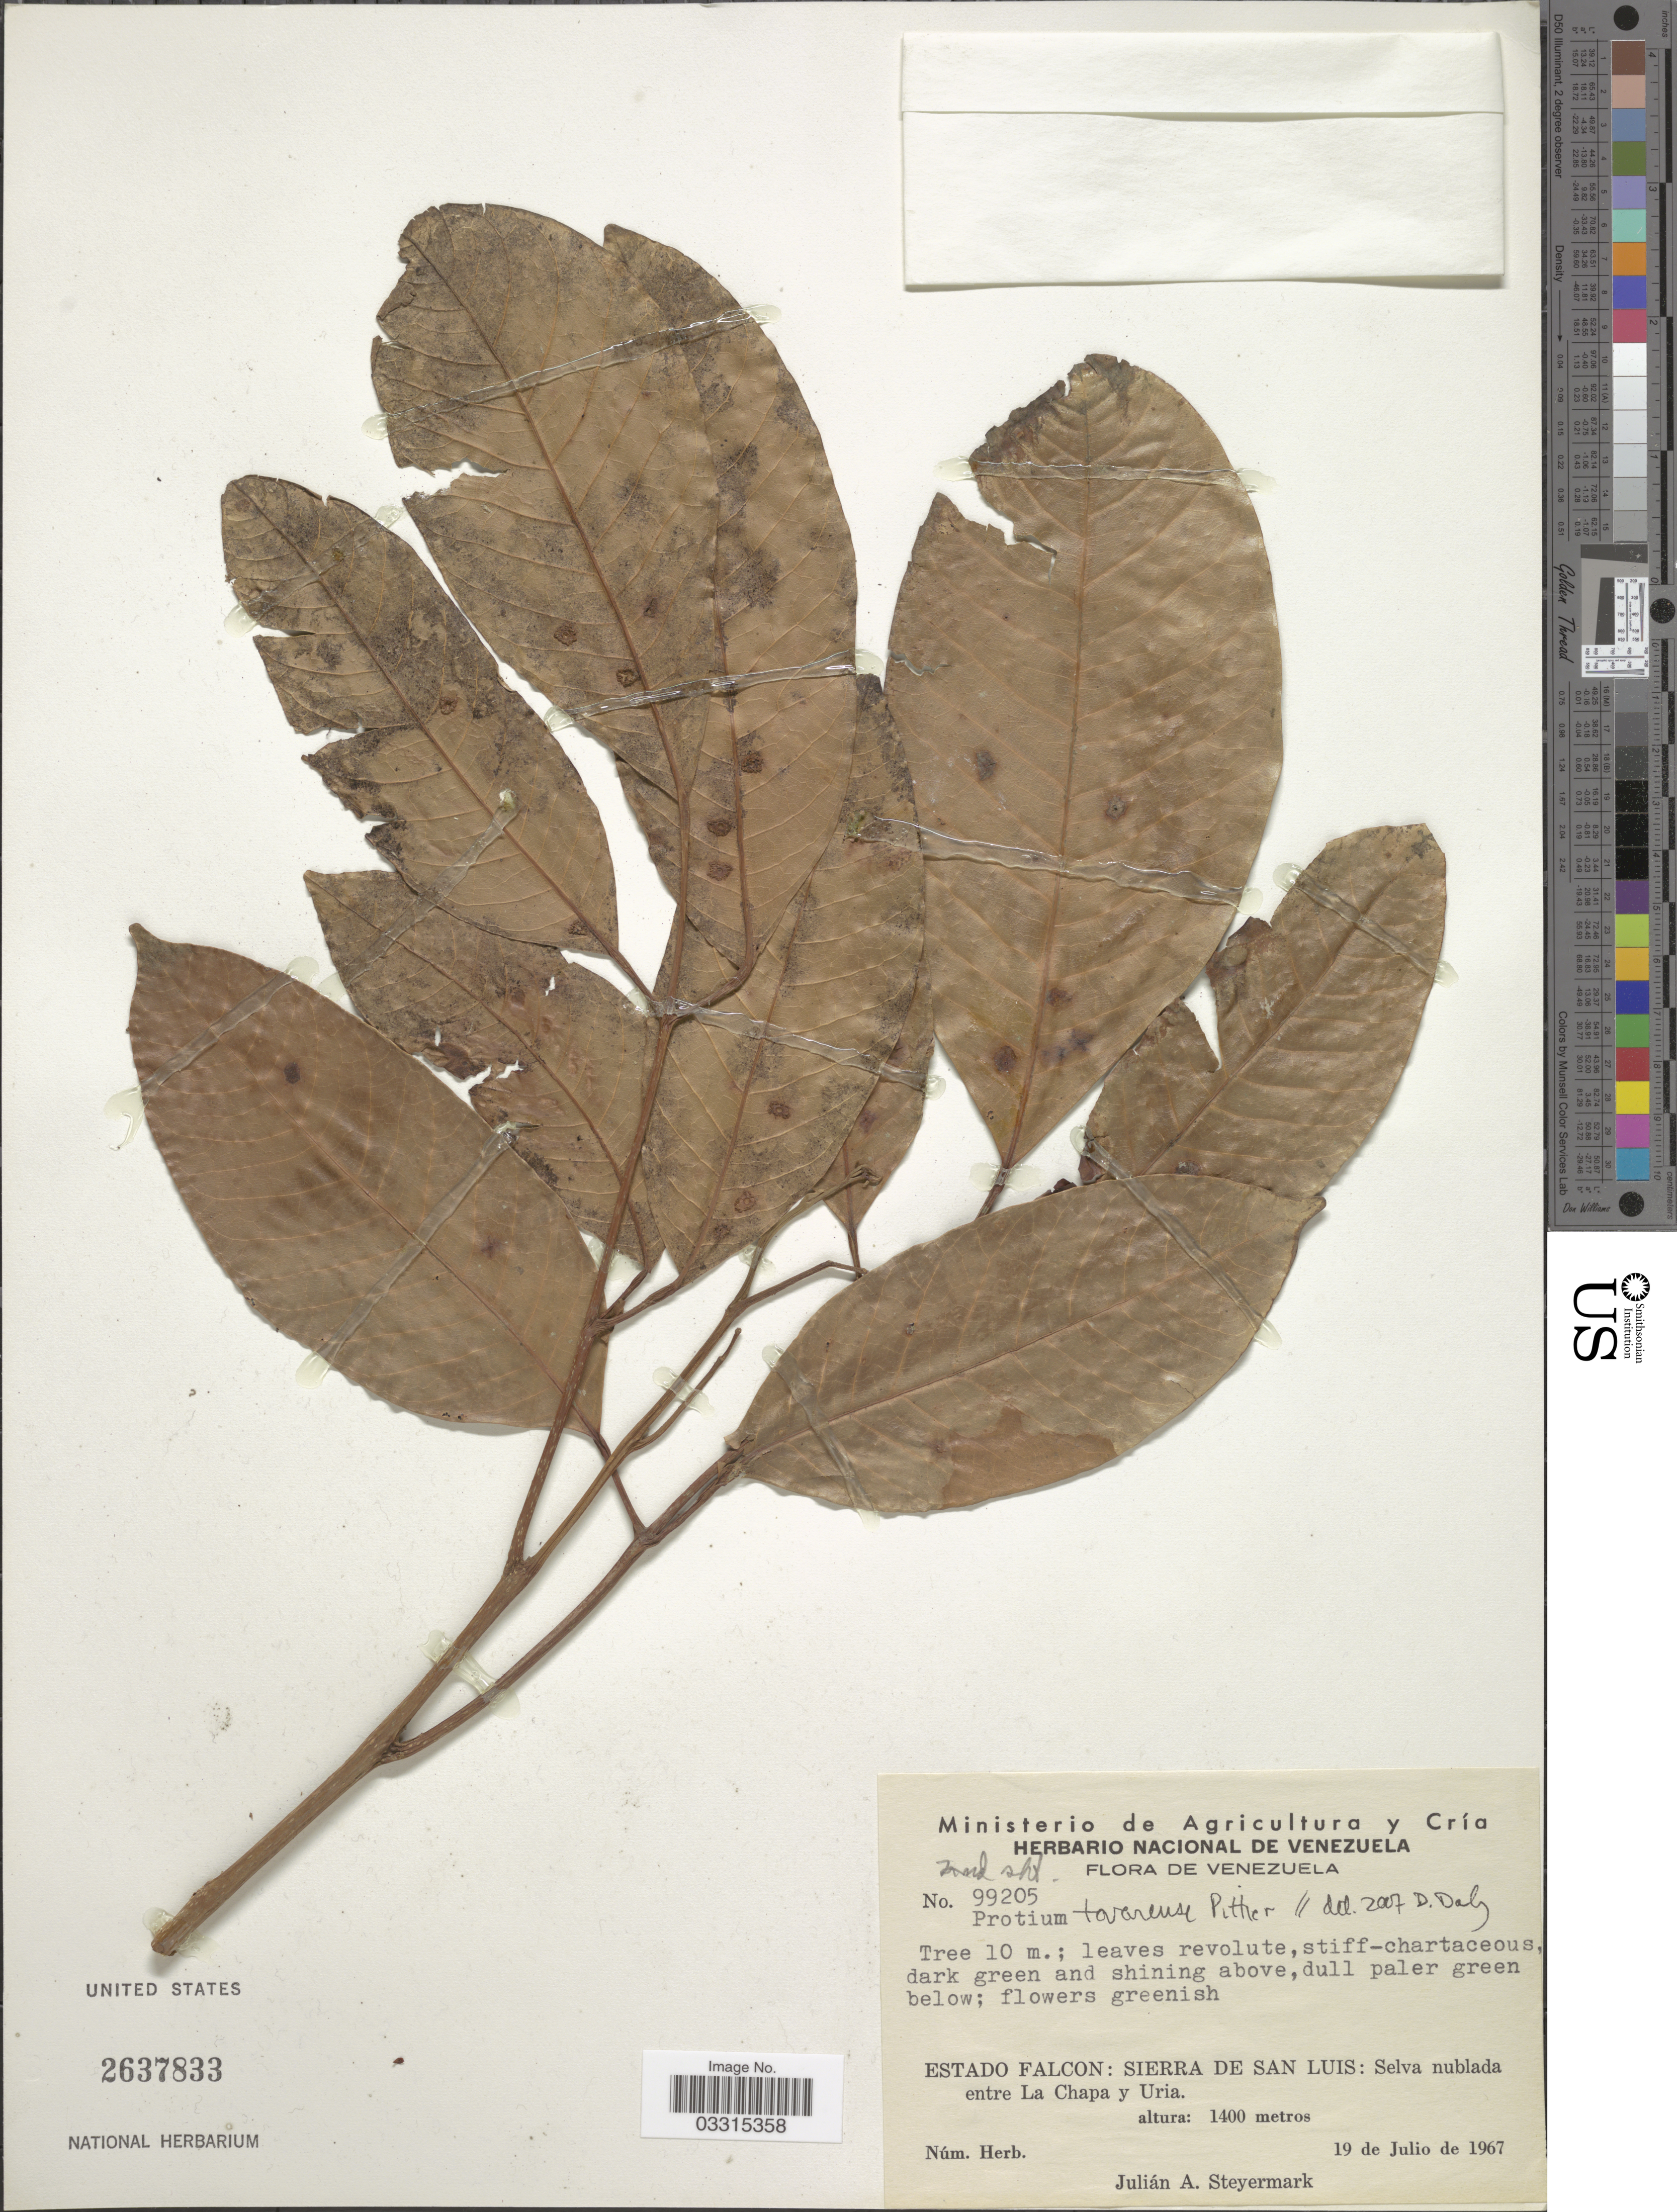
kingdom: Plantae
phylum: Tracheophyta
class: Magnoliopsida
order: Sapindales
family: Burseraceae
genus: Protium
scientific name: Protium tovarense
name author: Pittier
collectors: J. Steyermark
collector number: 99205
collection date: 1967-07-19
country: Venezuela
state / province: Falcón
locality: Sierra de San Luis: Selva nublada entre La Chapa y Uria.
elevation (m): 1400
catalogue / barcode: US 2637833